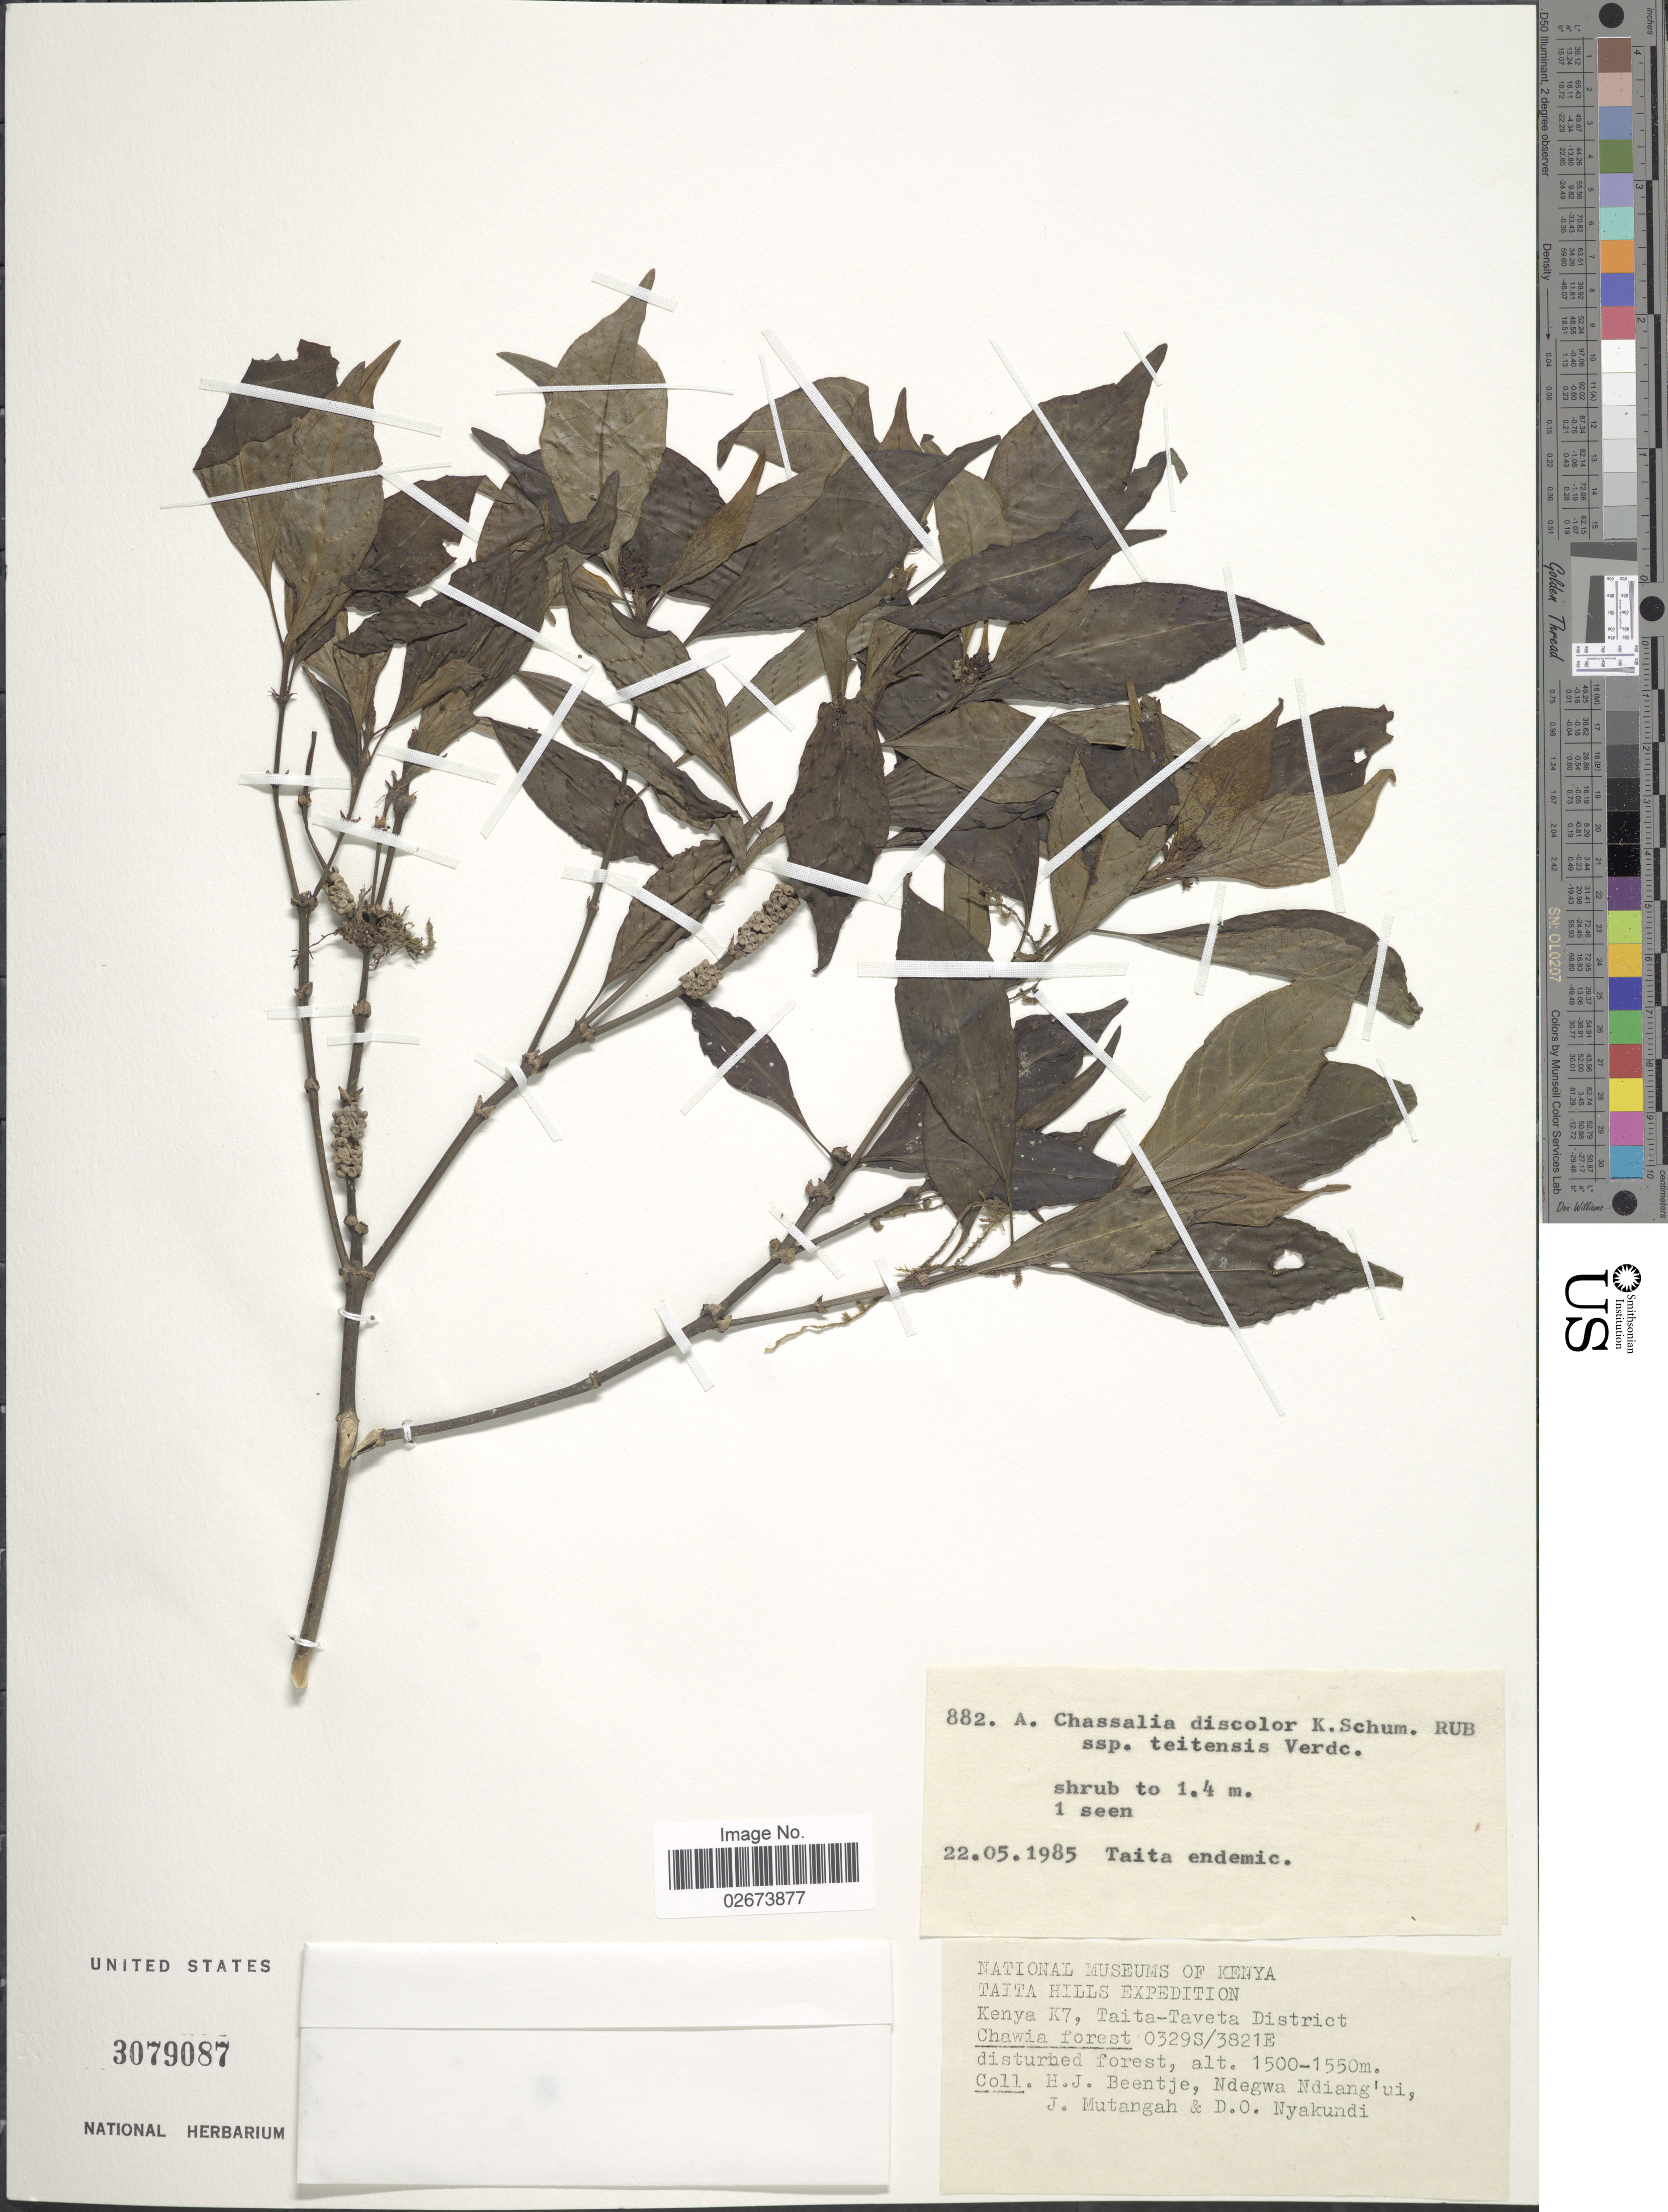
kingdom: Plantae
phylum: Tracheophyta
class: Magnoliopsida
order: Gentianales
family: Rubiaceae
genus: Chassalia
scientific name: Chassalia discolor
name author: K. Schum.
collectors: R. B. Faden, H. J. Beentje, Ndegwa Ndiang'ui, J. Mutangah & D. Nyakundi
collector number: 882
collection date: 1985-05-22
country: Kenya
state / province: Taita Taveta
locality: Taita Hills, Chawia forest.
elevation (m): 1500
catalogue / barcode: US 3079087